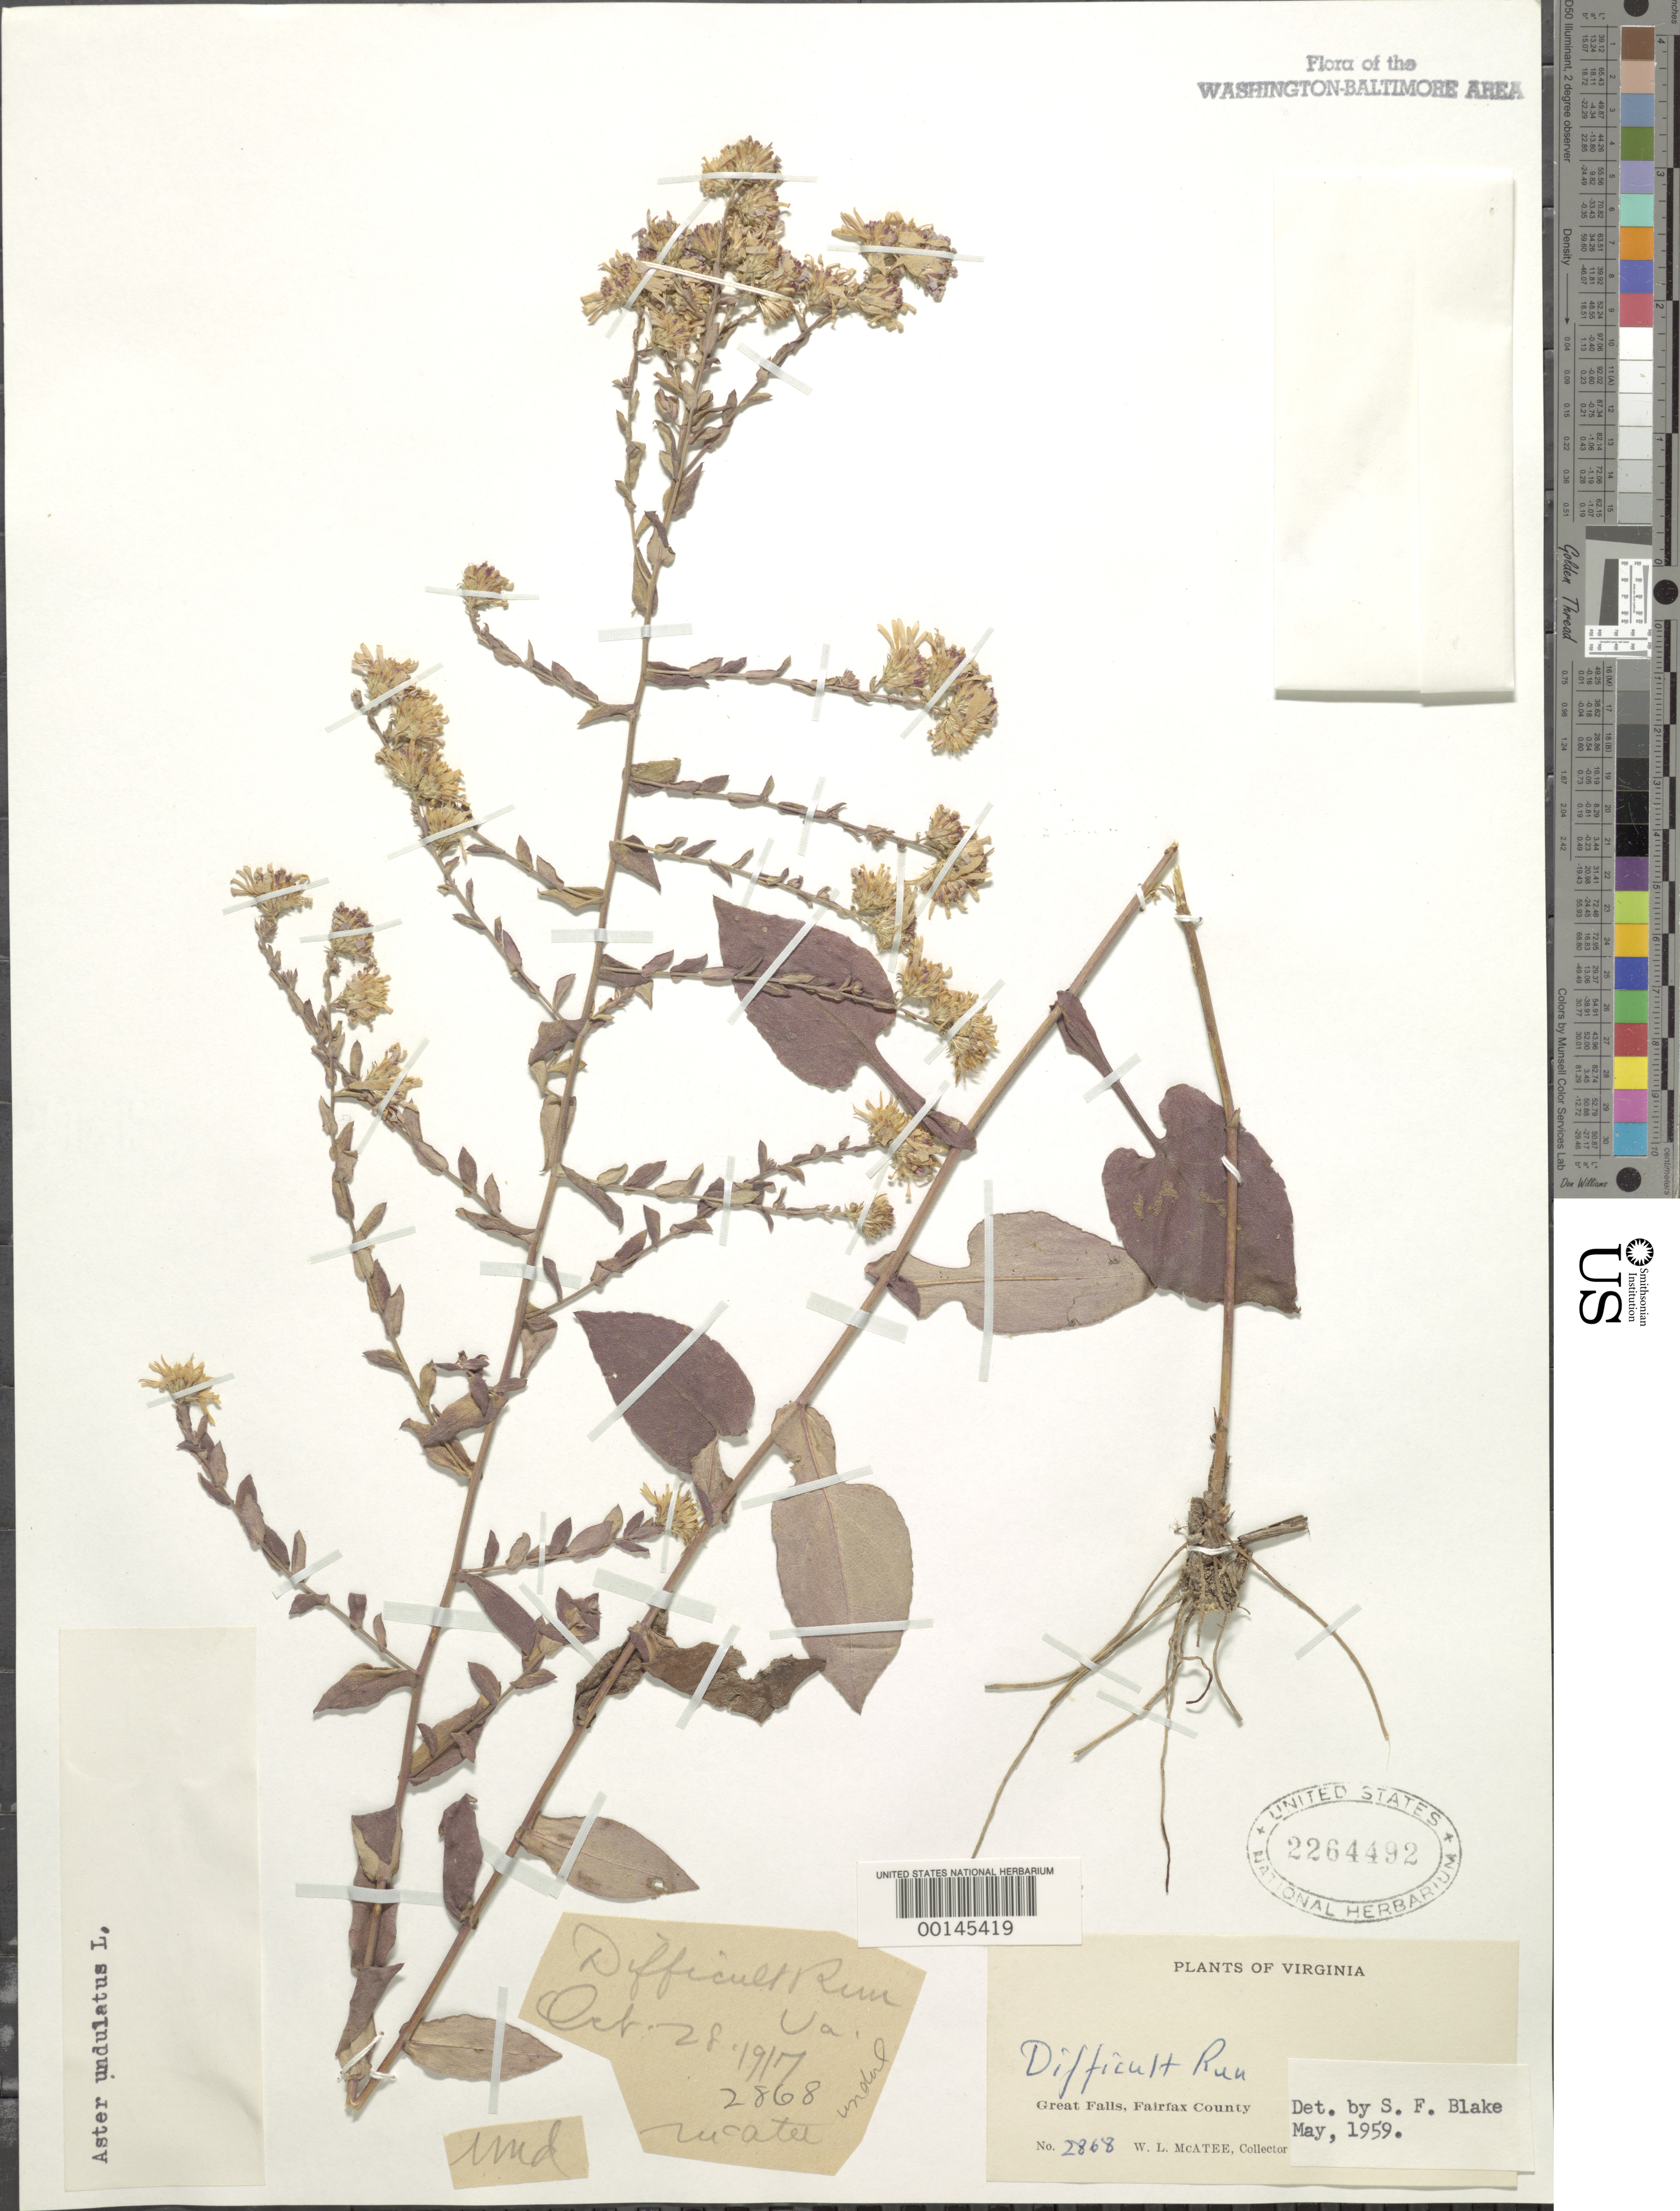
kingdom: Plantae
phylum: Tracheophyta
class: Magnoliopsida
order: Asterales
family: Asteraceae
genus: Symphyotrichum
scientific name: Symphyotrichum undulatum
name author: (L.) G.L. Nesom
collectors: W. McAtee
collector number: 28680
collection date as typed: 28 Oct 1917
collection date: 1917-10-28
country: United States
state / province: Virginia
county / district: Fairfax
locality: Difficult Run C. & O. Canal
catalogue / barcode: US 2264492